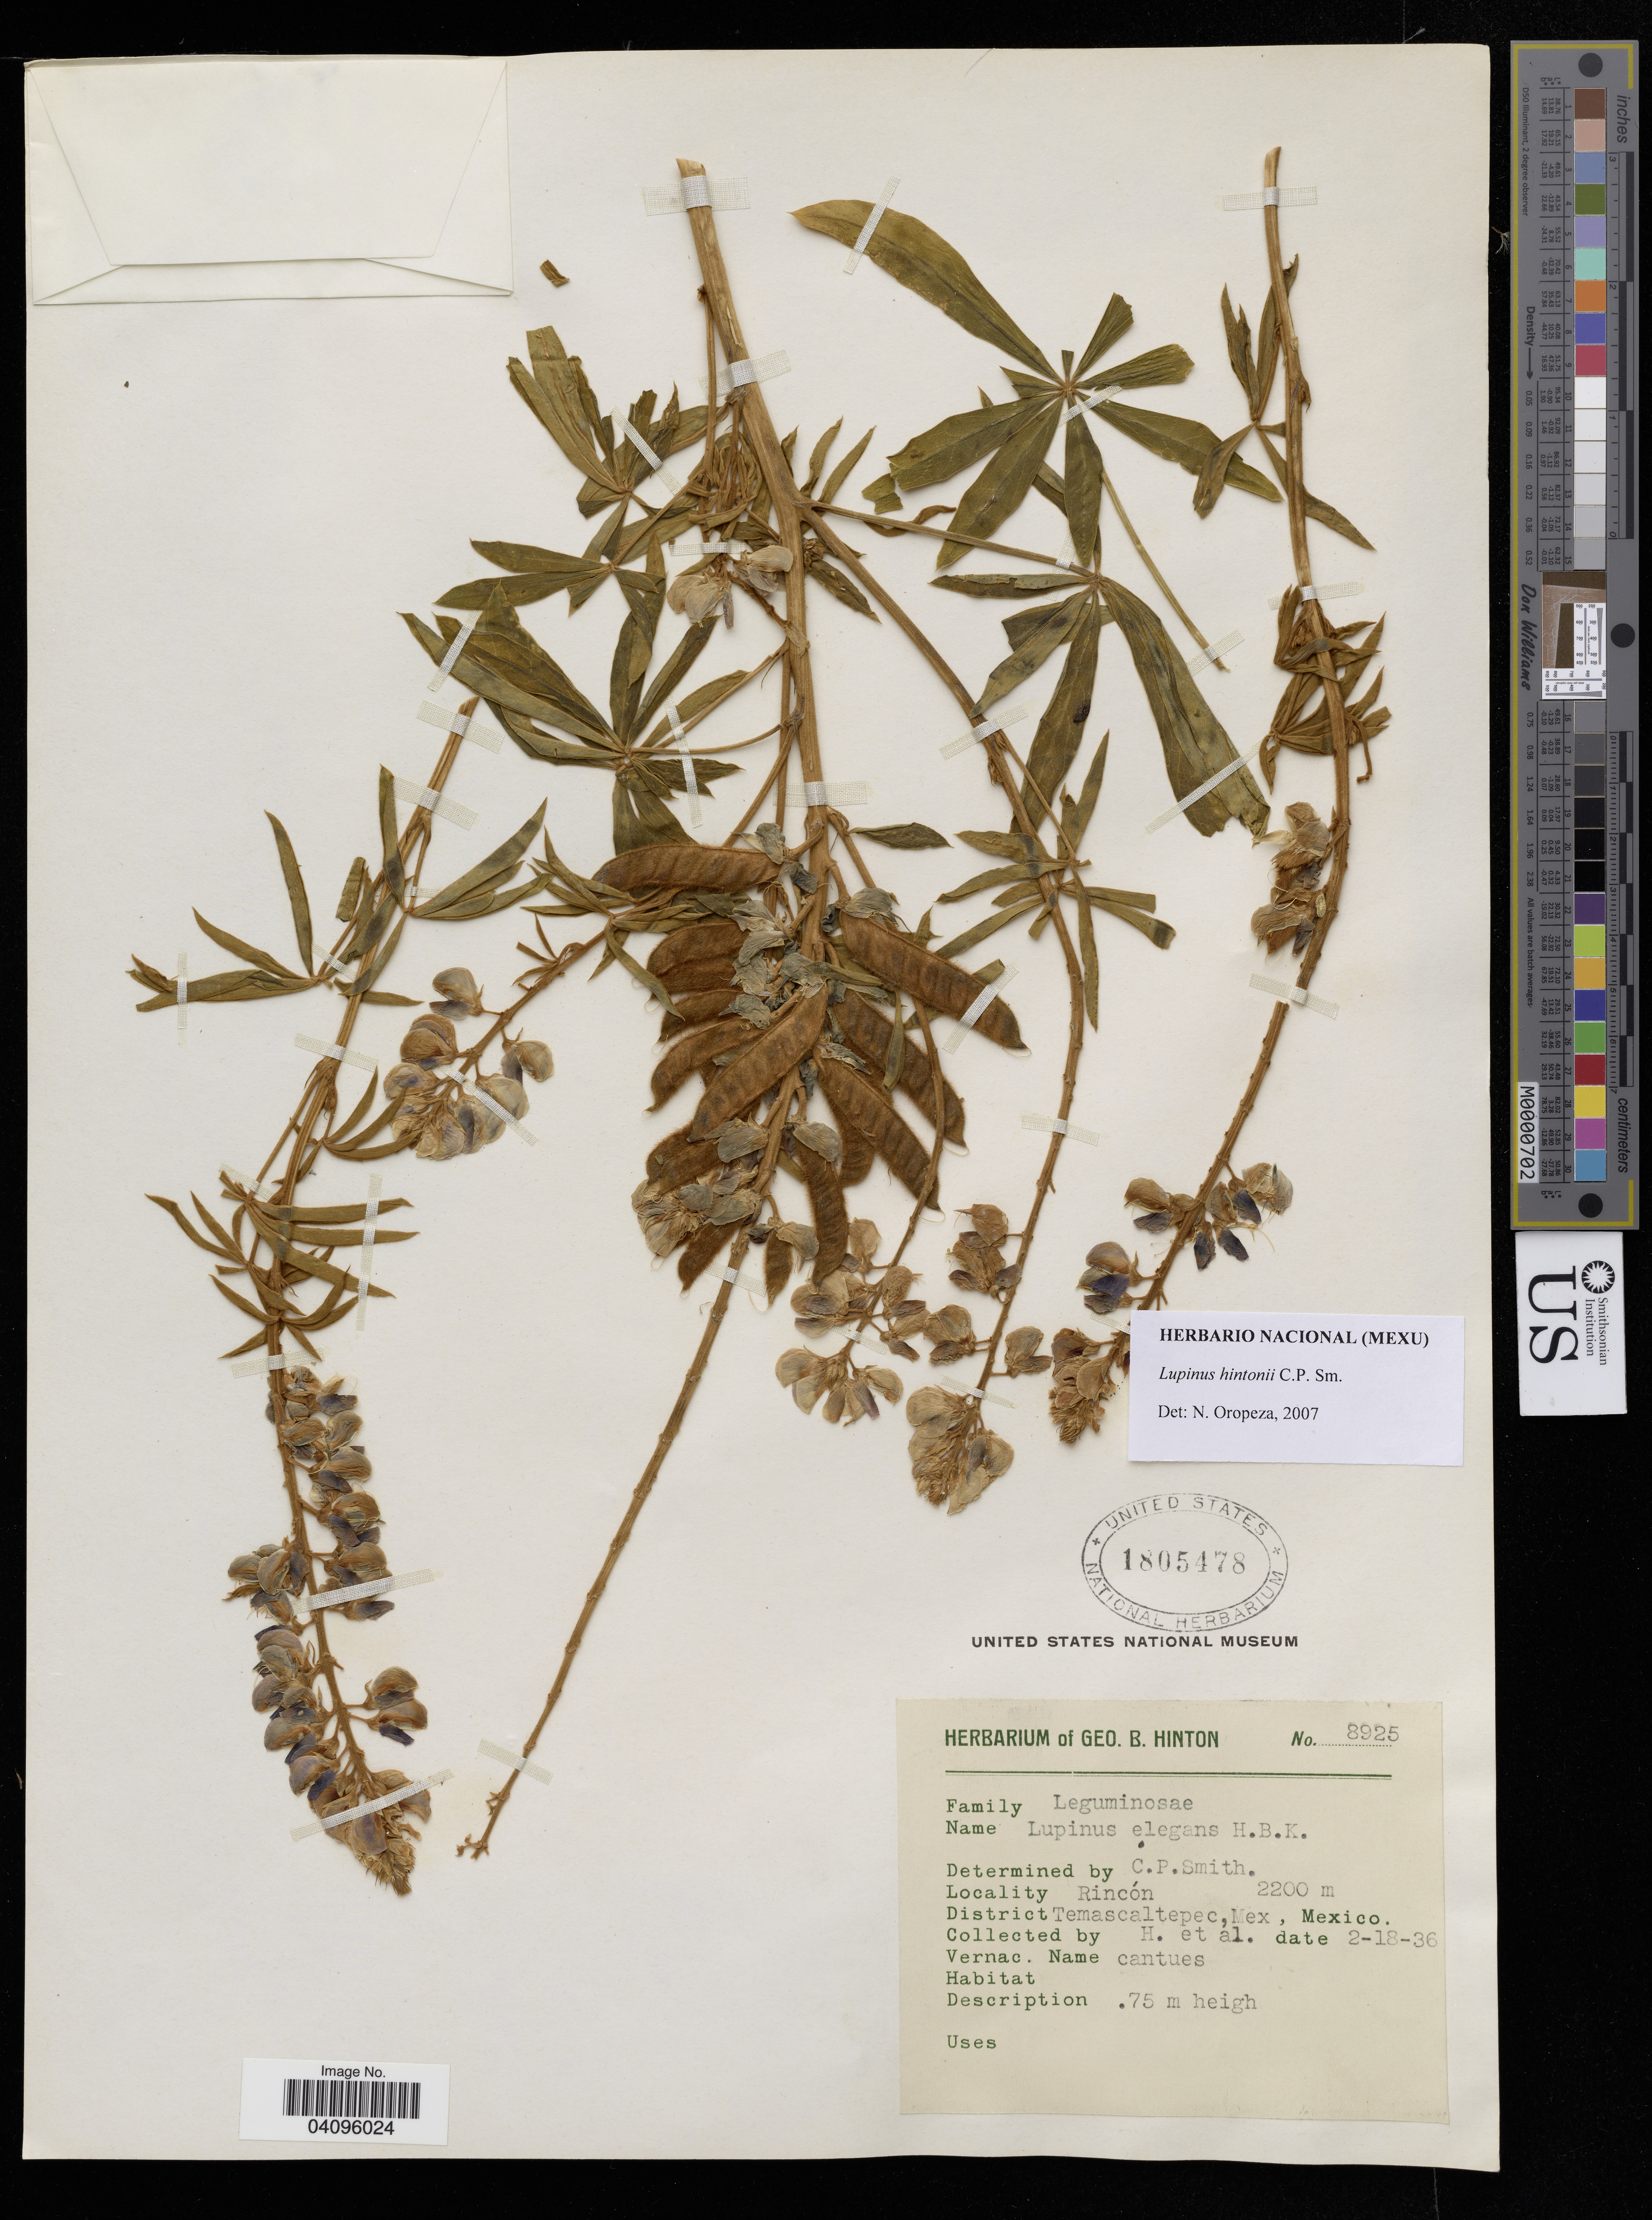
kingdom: Plantae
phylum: Tracheophyta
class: Magnoliopsida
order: Fabales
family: Fabaceae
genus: Lupinus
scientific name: Lupinus hintonii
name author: C.P. Sm.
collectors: G. B. Hinton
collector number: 8925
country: Mexico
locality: Rincón. Temascaltepec.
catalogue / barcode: US 1805478